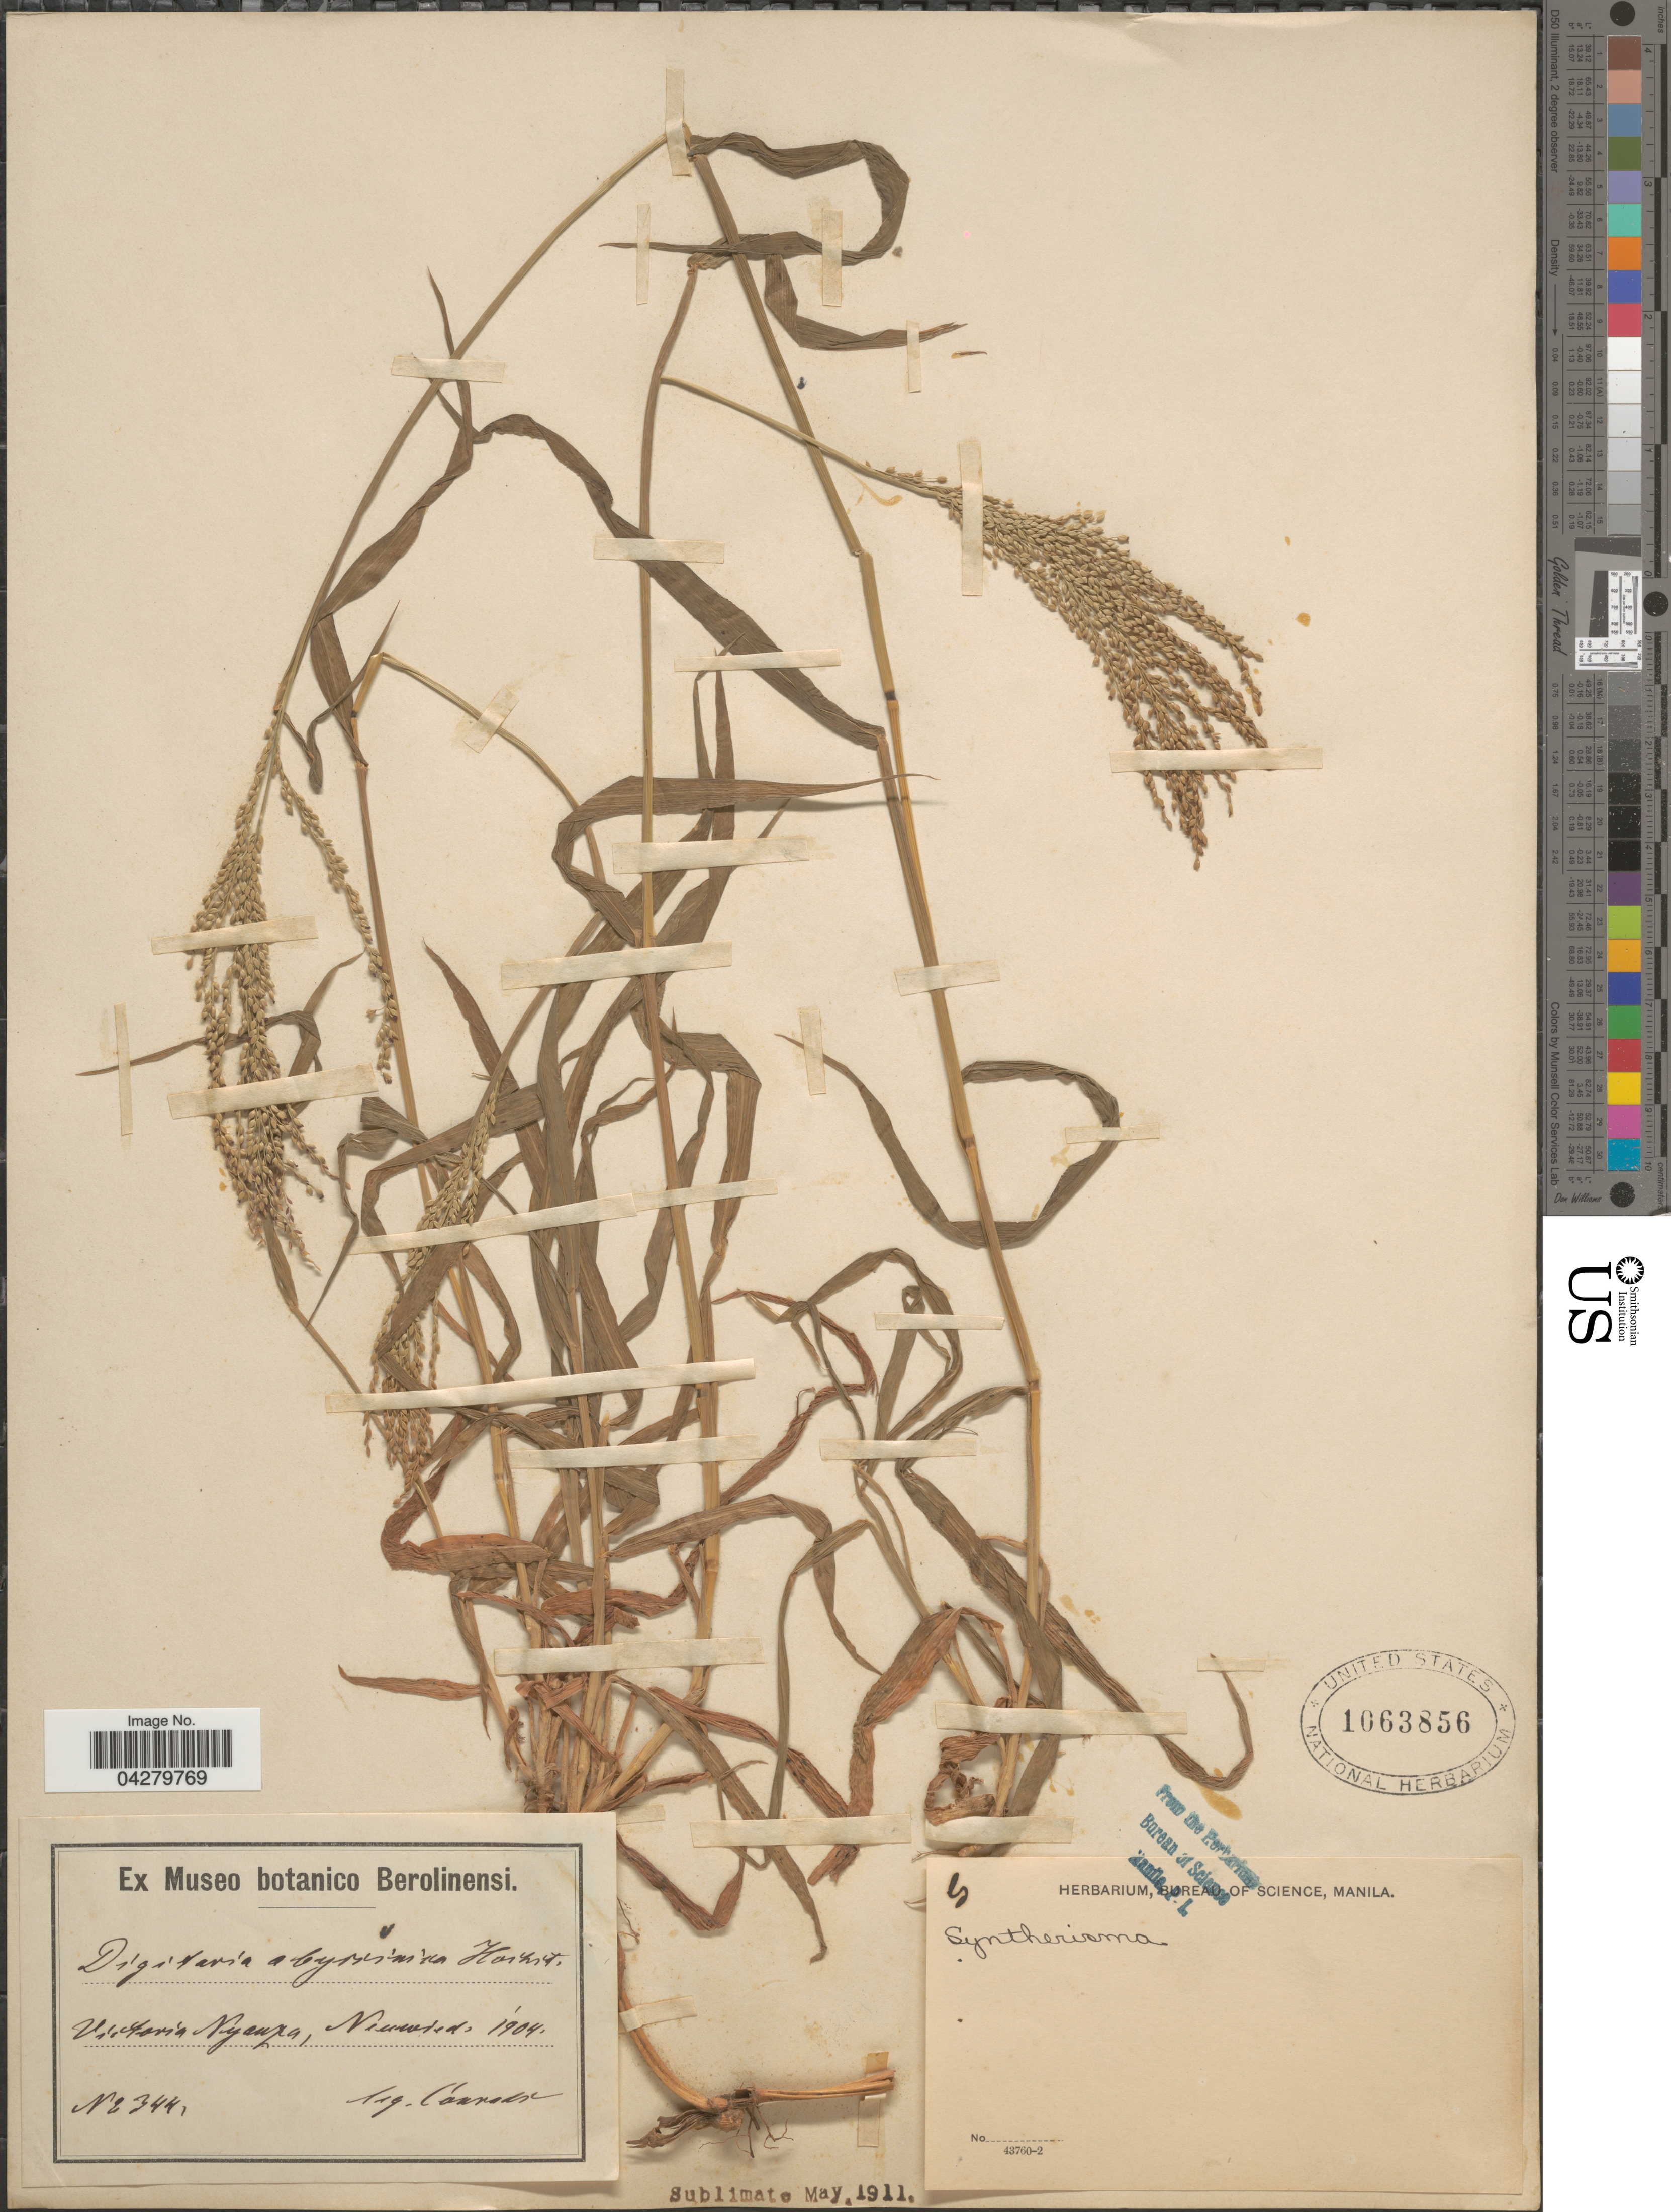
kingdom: Plantae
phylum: Tracheophyta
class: Liliopsida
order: Poales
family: Poaceae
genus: Digitaria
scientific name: Digitaria abyssinica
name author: (Hochst. ex Rich.) Stapf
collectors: Conradt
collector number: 2344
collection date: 1904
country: Kenya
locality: Victoria Nyanza, N [illegible text].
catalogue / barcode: US 1063856